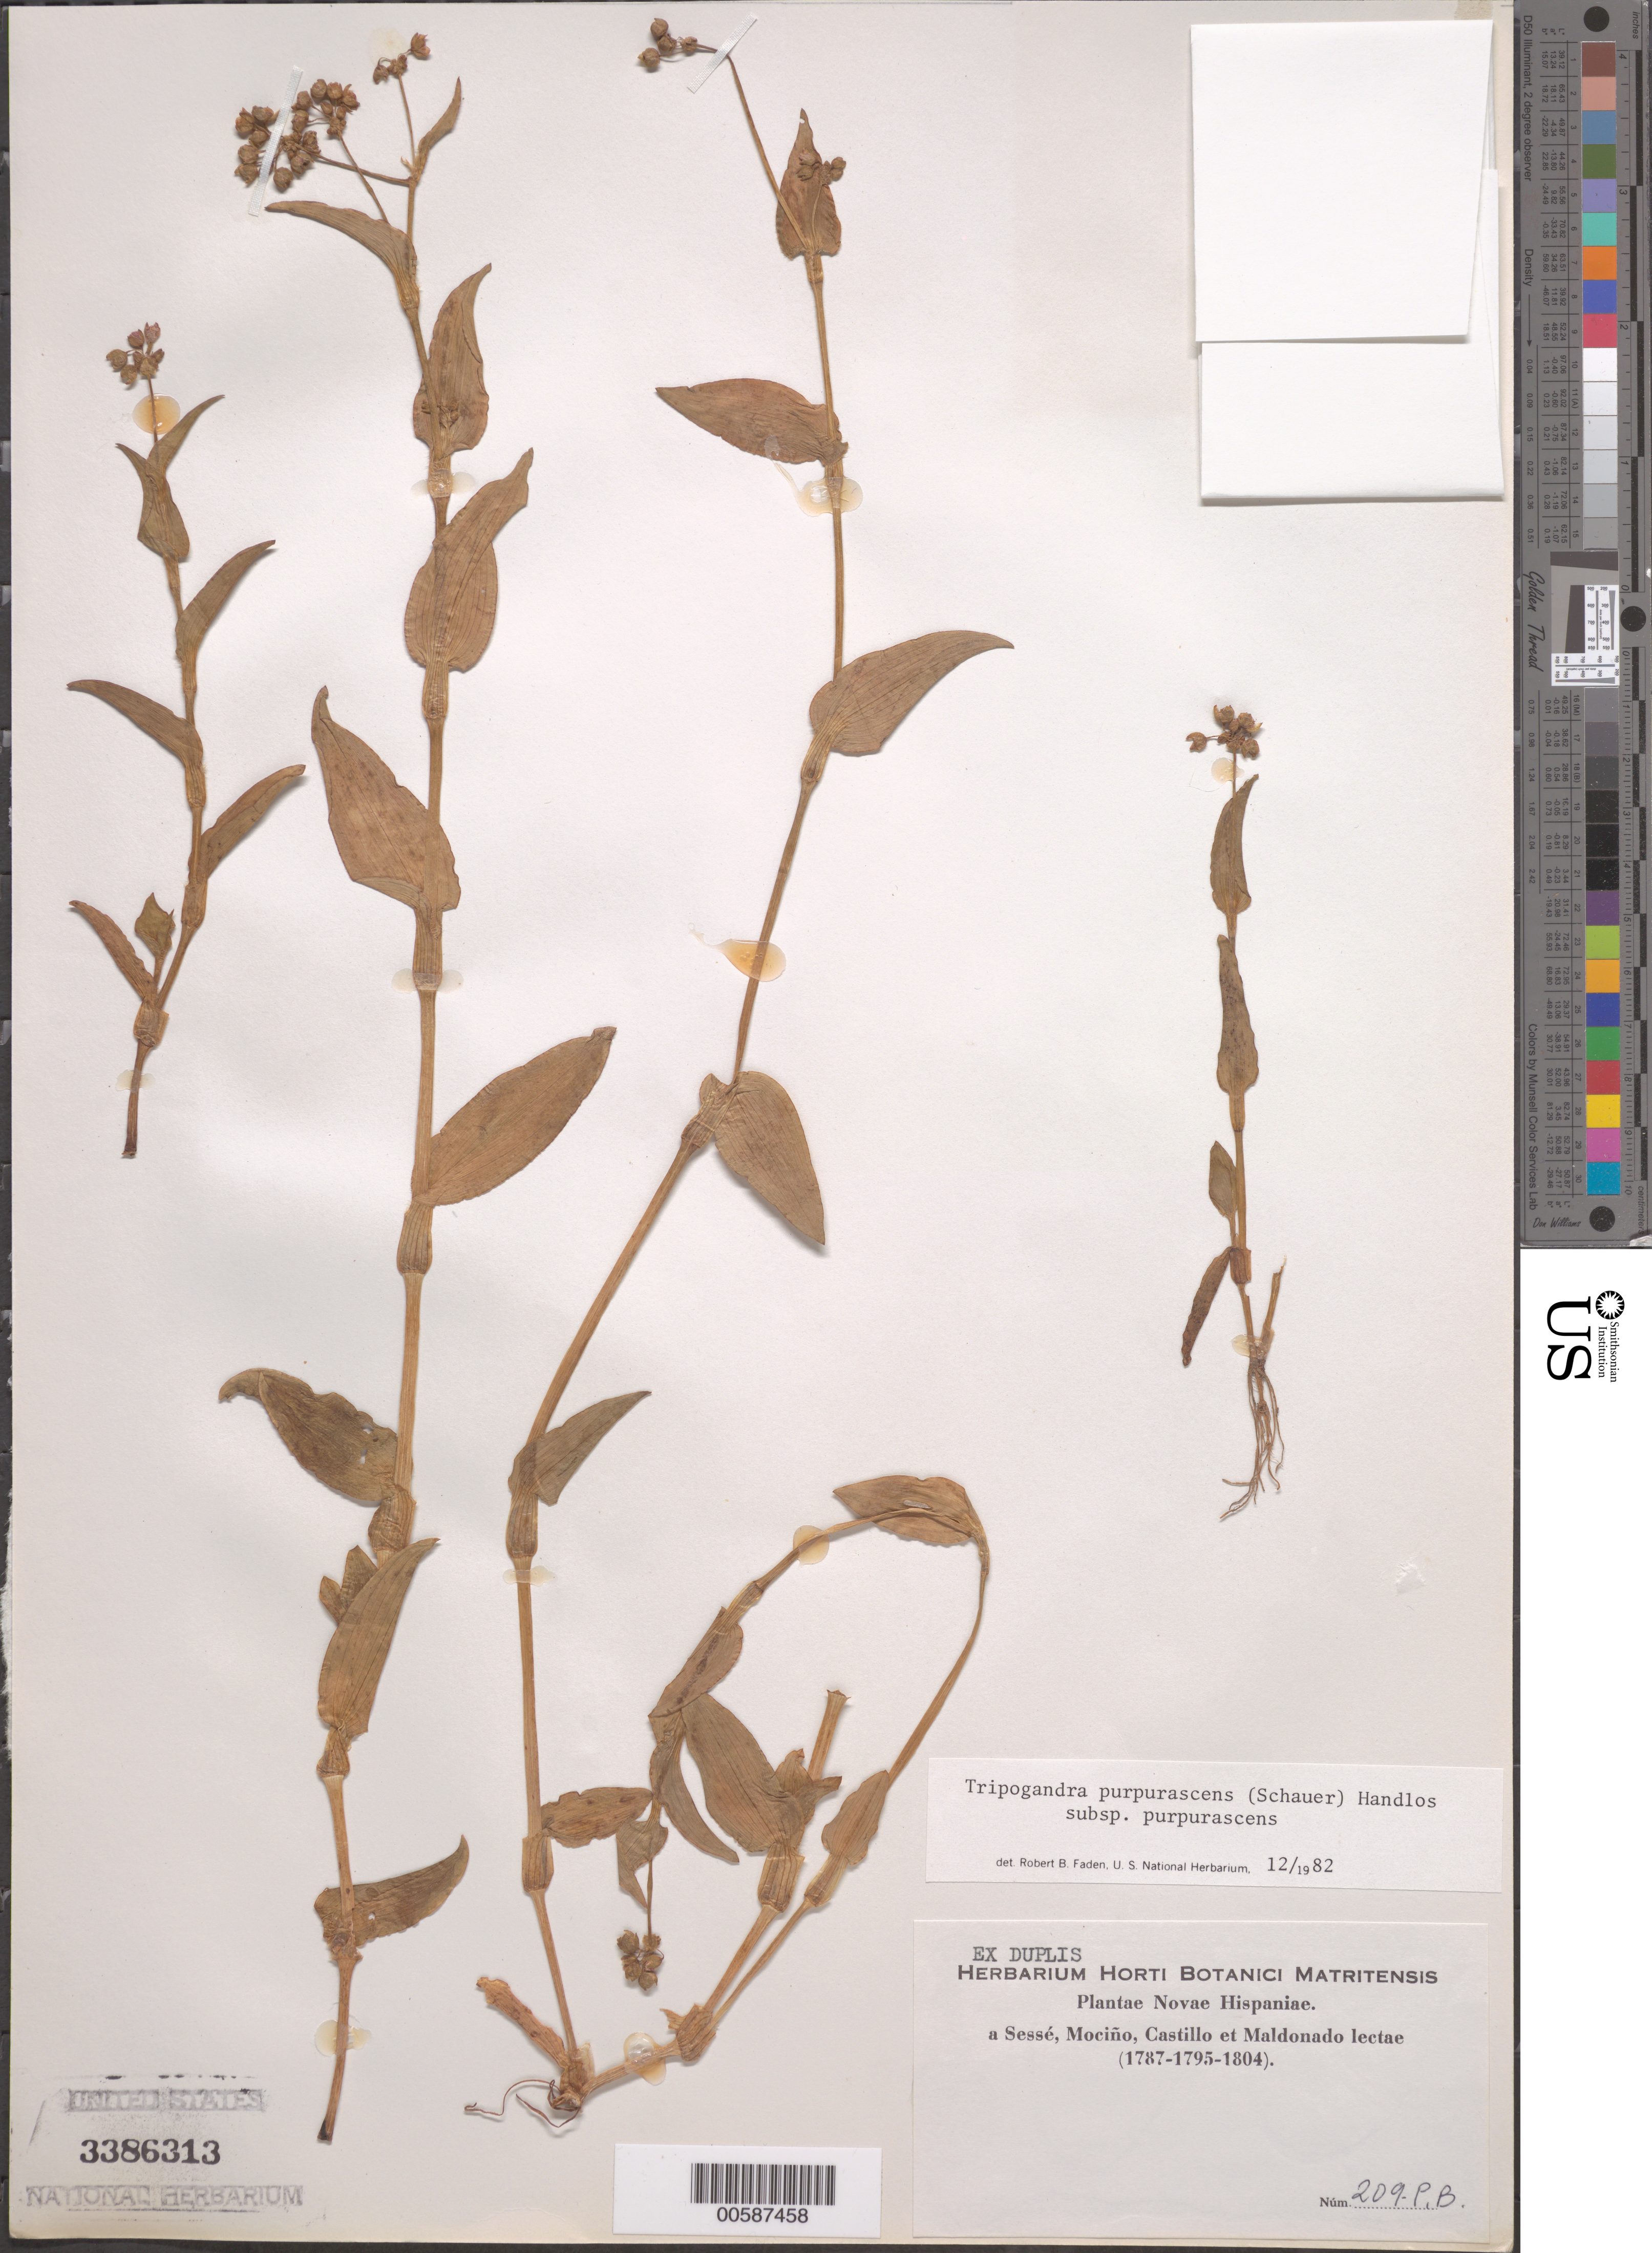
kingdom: Plantae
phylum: Tracheophyta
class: Liliopsida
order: Commelinales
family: Commelinaceae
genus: Tripogandra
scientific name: Tripogandra purpurascens subsp. purpurascens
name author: (S. Schauer) Handlos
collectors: M. Sessé y Lacasta, J. M. Mociño, -. Castello & J. Maldonado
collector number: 209-pb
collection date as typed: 1787 to -- -- 1804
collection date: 1787/1804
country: Mexico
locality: E of Monserrat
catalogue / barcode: US 33863313